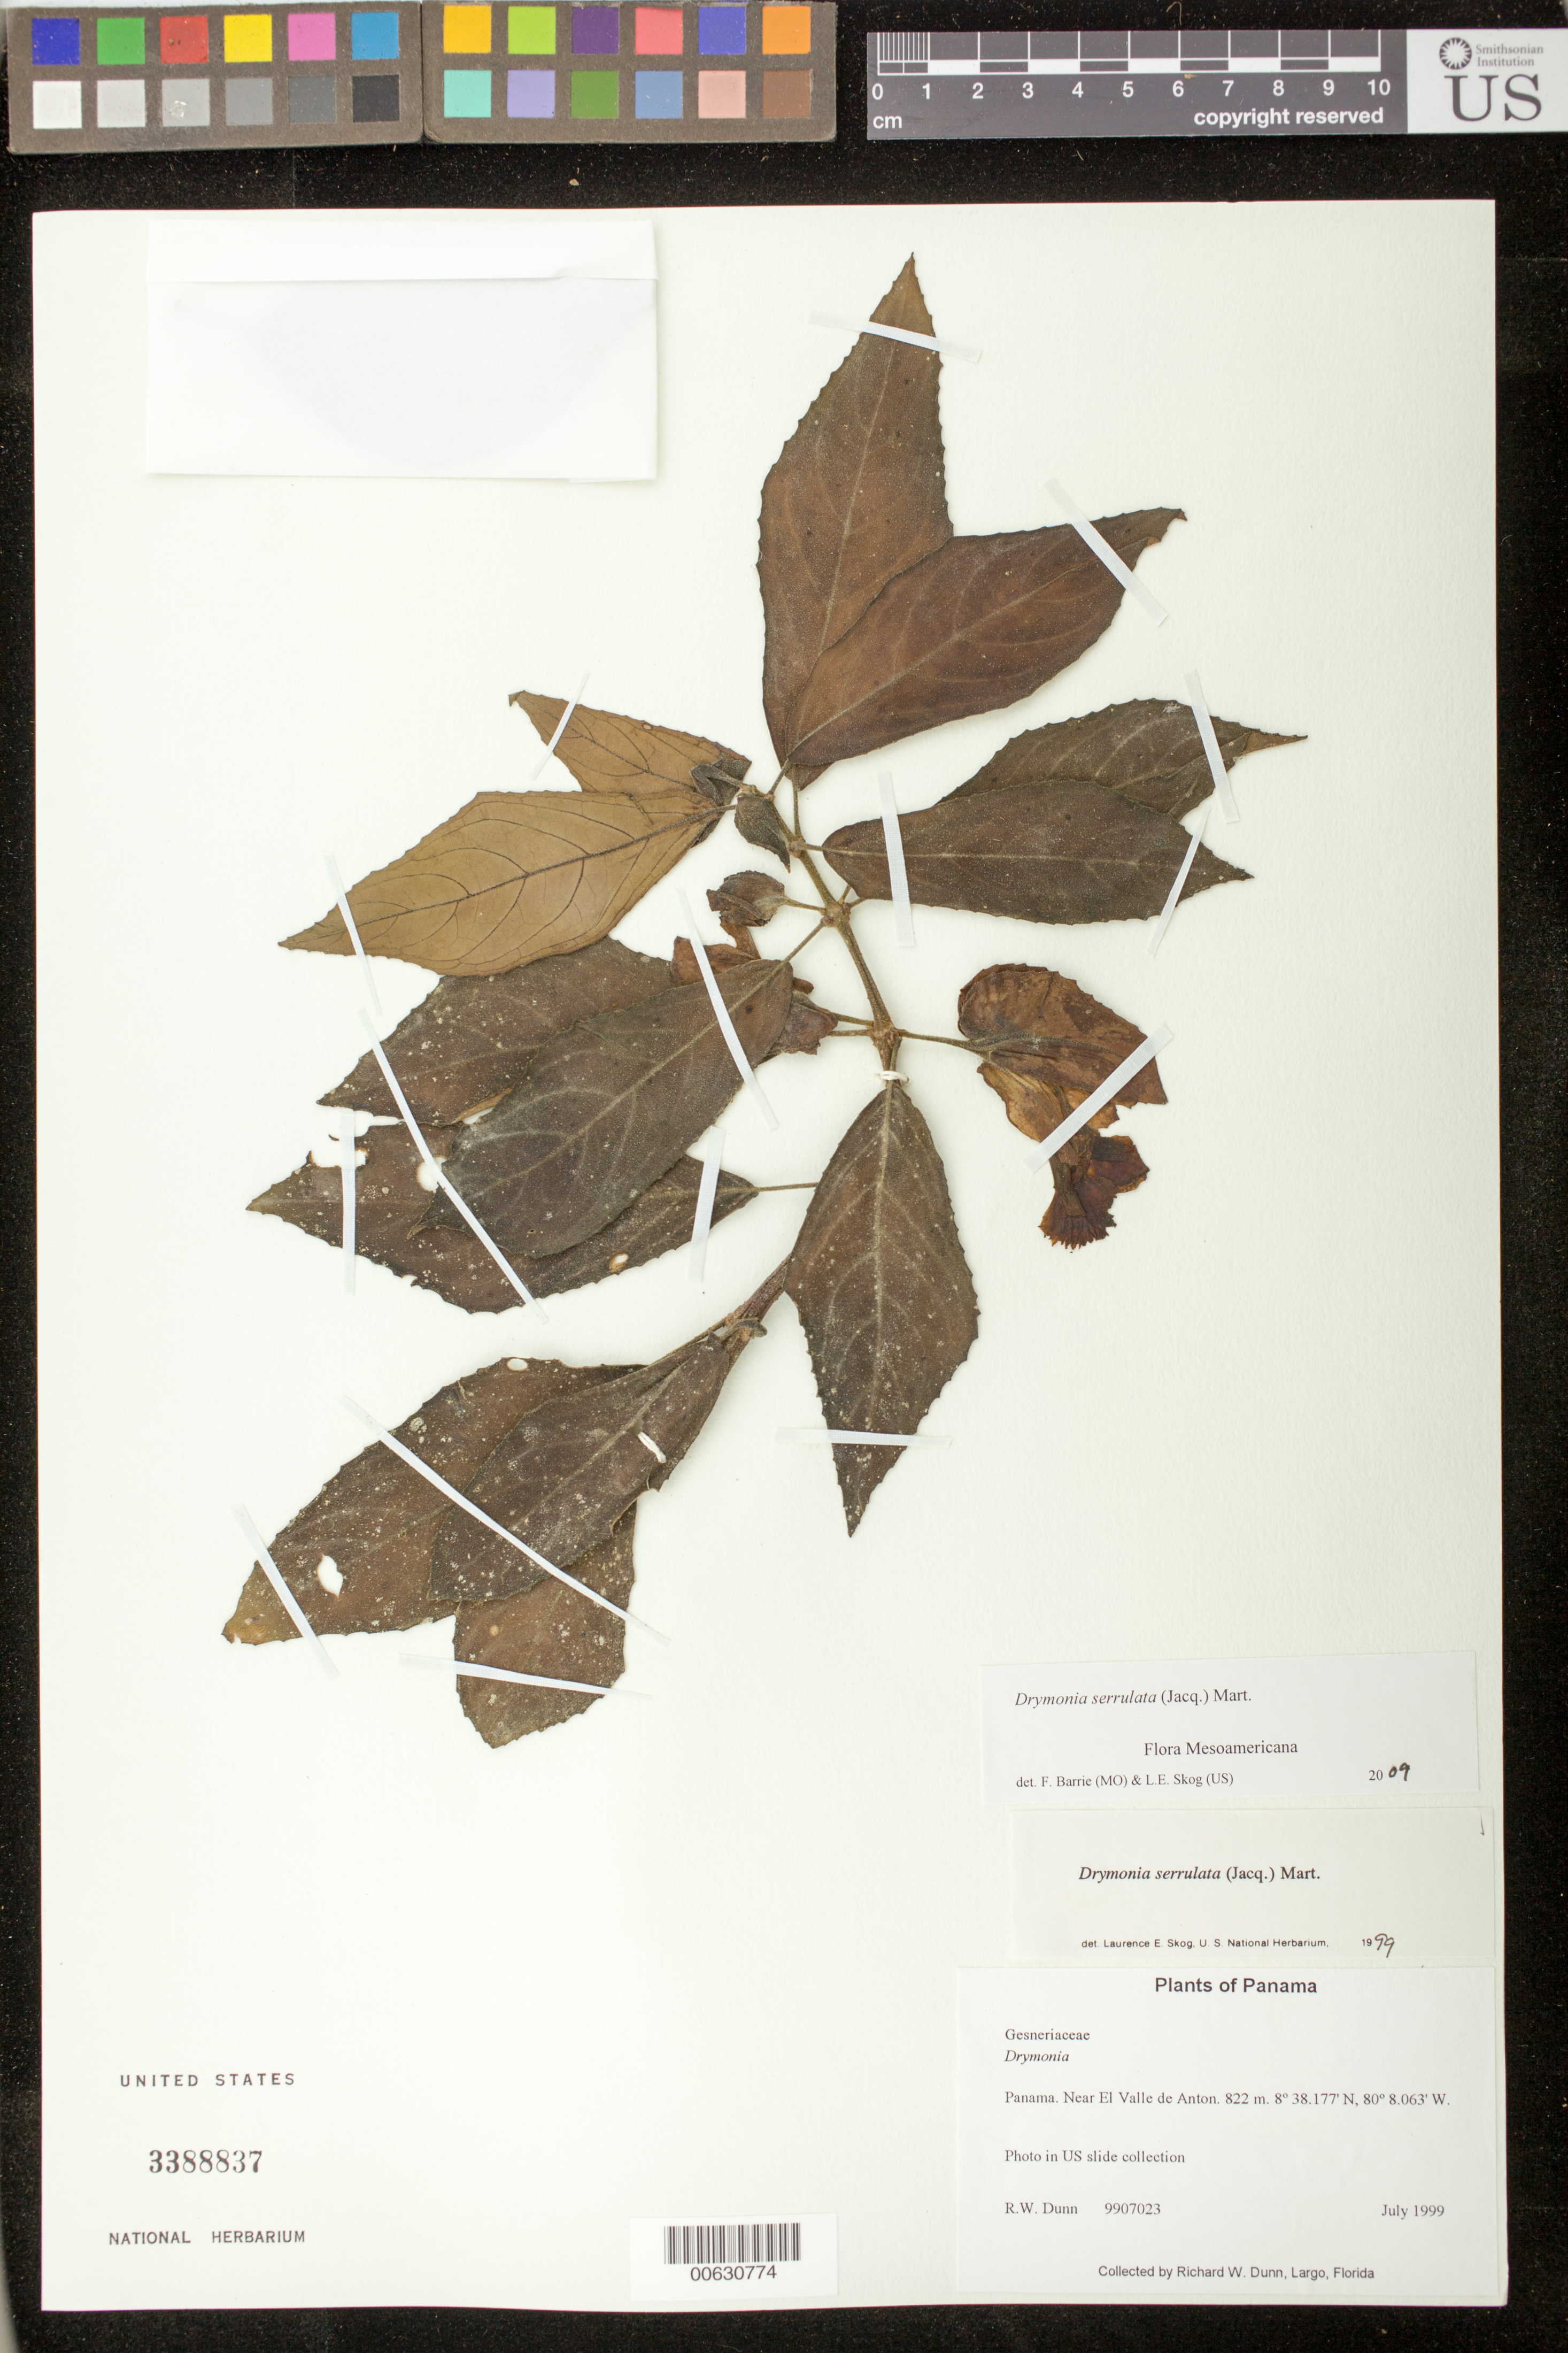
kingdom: Plantae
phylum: Tracheophyta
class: Magnoliopsida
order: Lamiales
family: Gesneriaceae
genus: Drymonia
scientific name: Drymonia serrulata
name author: (Jacq.) Mart.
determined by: Skog, Laurence E.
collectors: R. Dunn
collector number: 9907023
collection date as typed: Jul 1999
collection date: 1999-07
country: Panama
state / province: Coclé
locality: Near El Valle de Anton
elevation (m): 822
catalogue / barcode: US 3388837